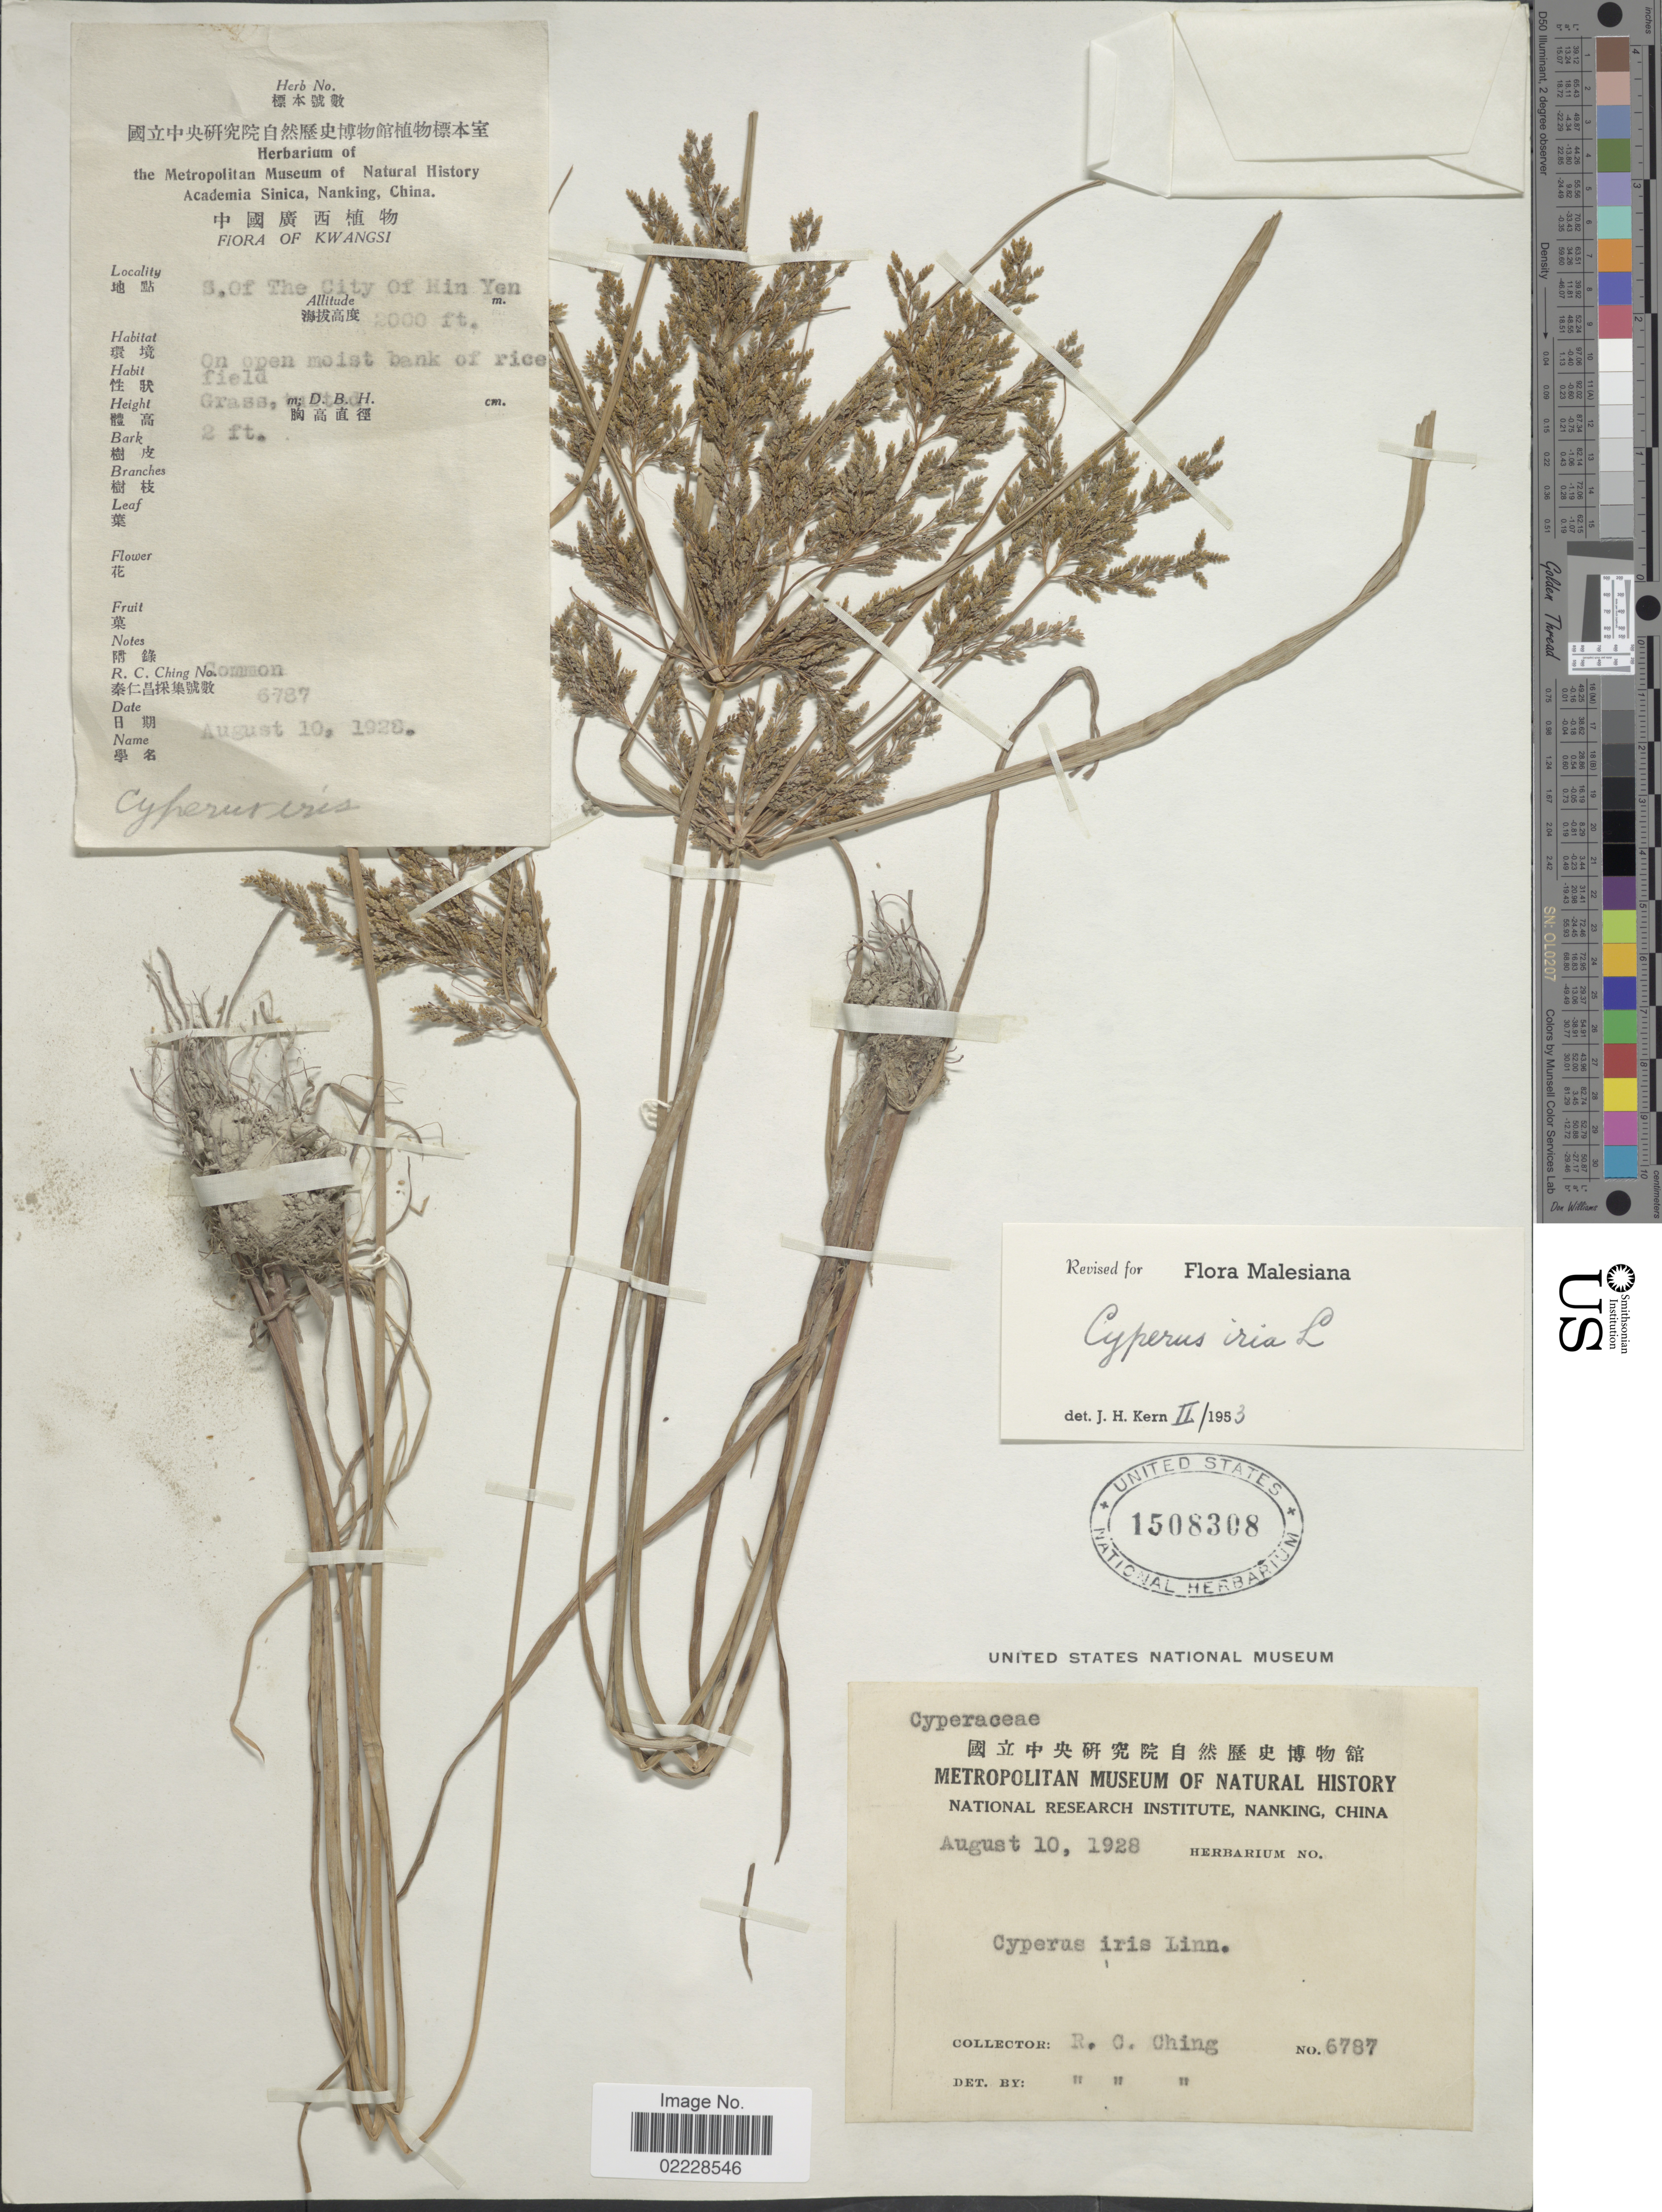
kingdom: Plantae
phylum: Tracheophyta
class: Liliopsida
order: Poales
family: Cyperaceae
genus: Cyperus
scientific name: Cyperus iria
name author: L.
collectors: R. C. Ching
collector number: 6787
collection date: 1928-08-10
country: China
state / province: Guangxi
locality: S. of The City of Hin Yen.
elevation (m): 610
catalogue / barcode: US 1508308